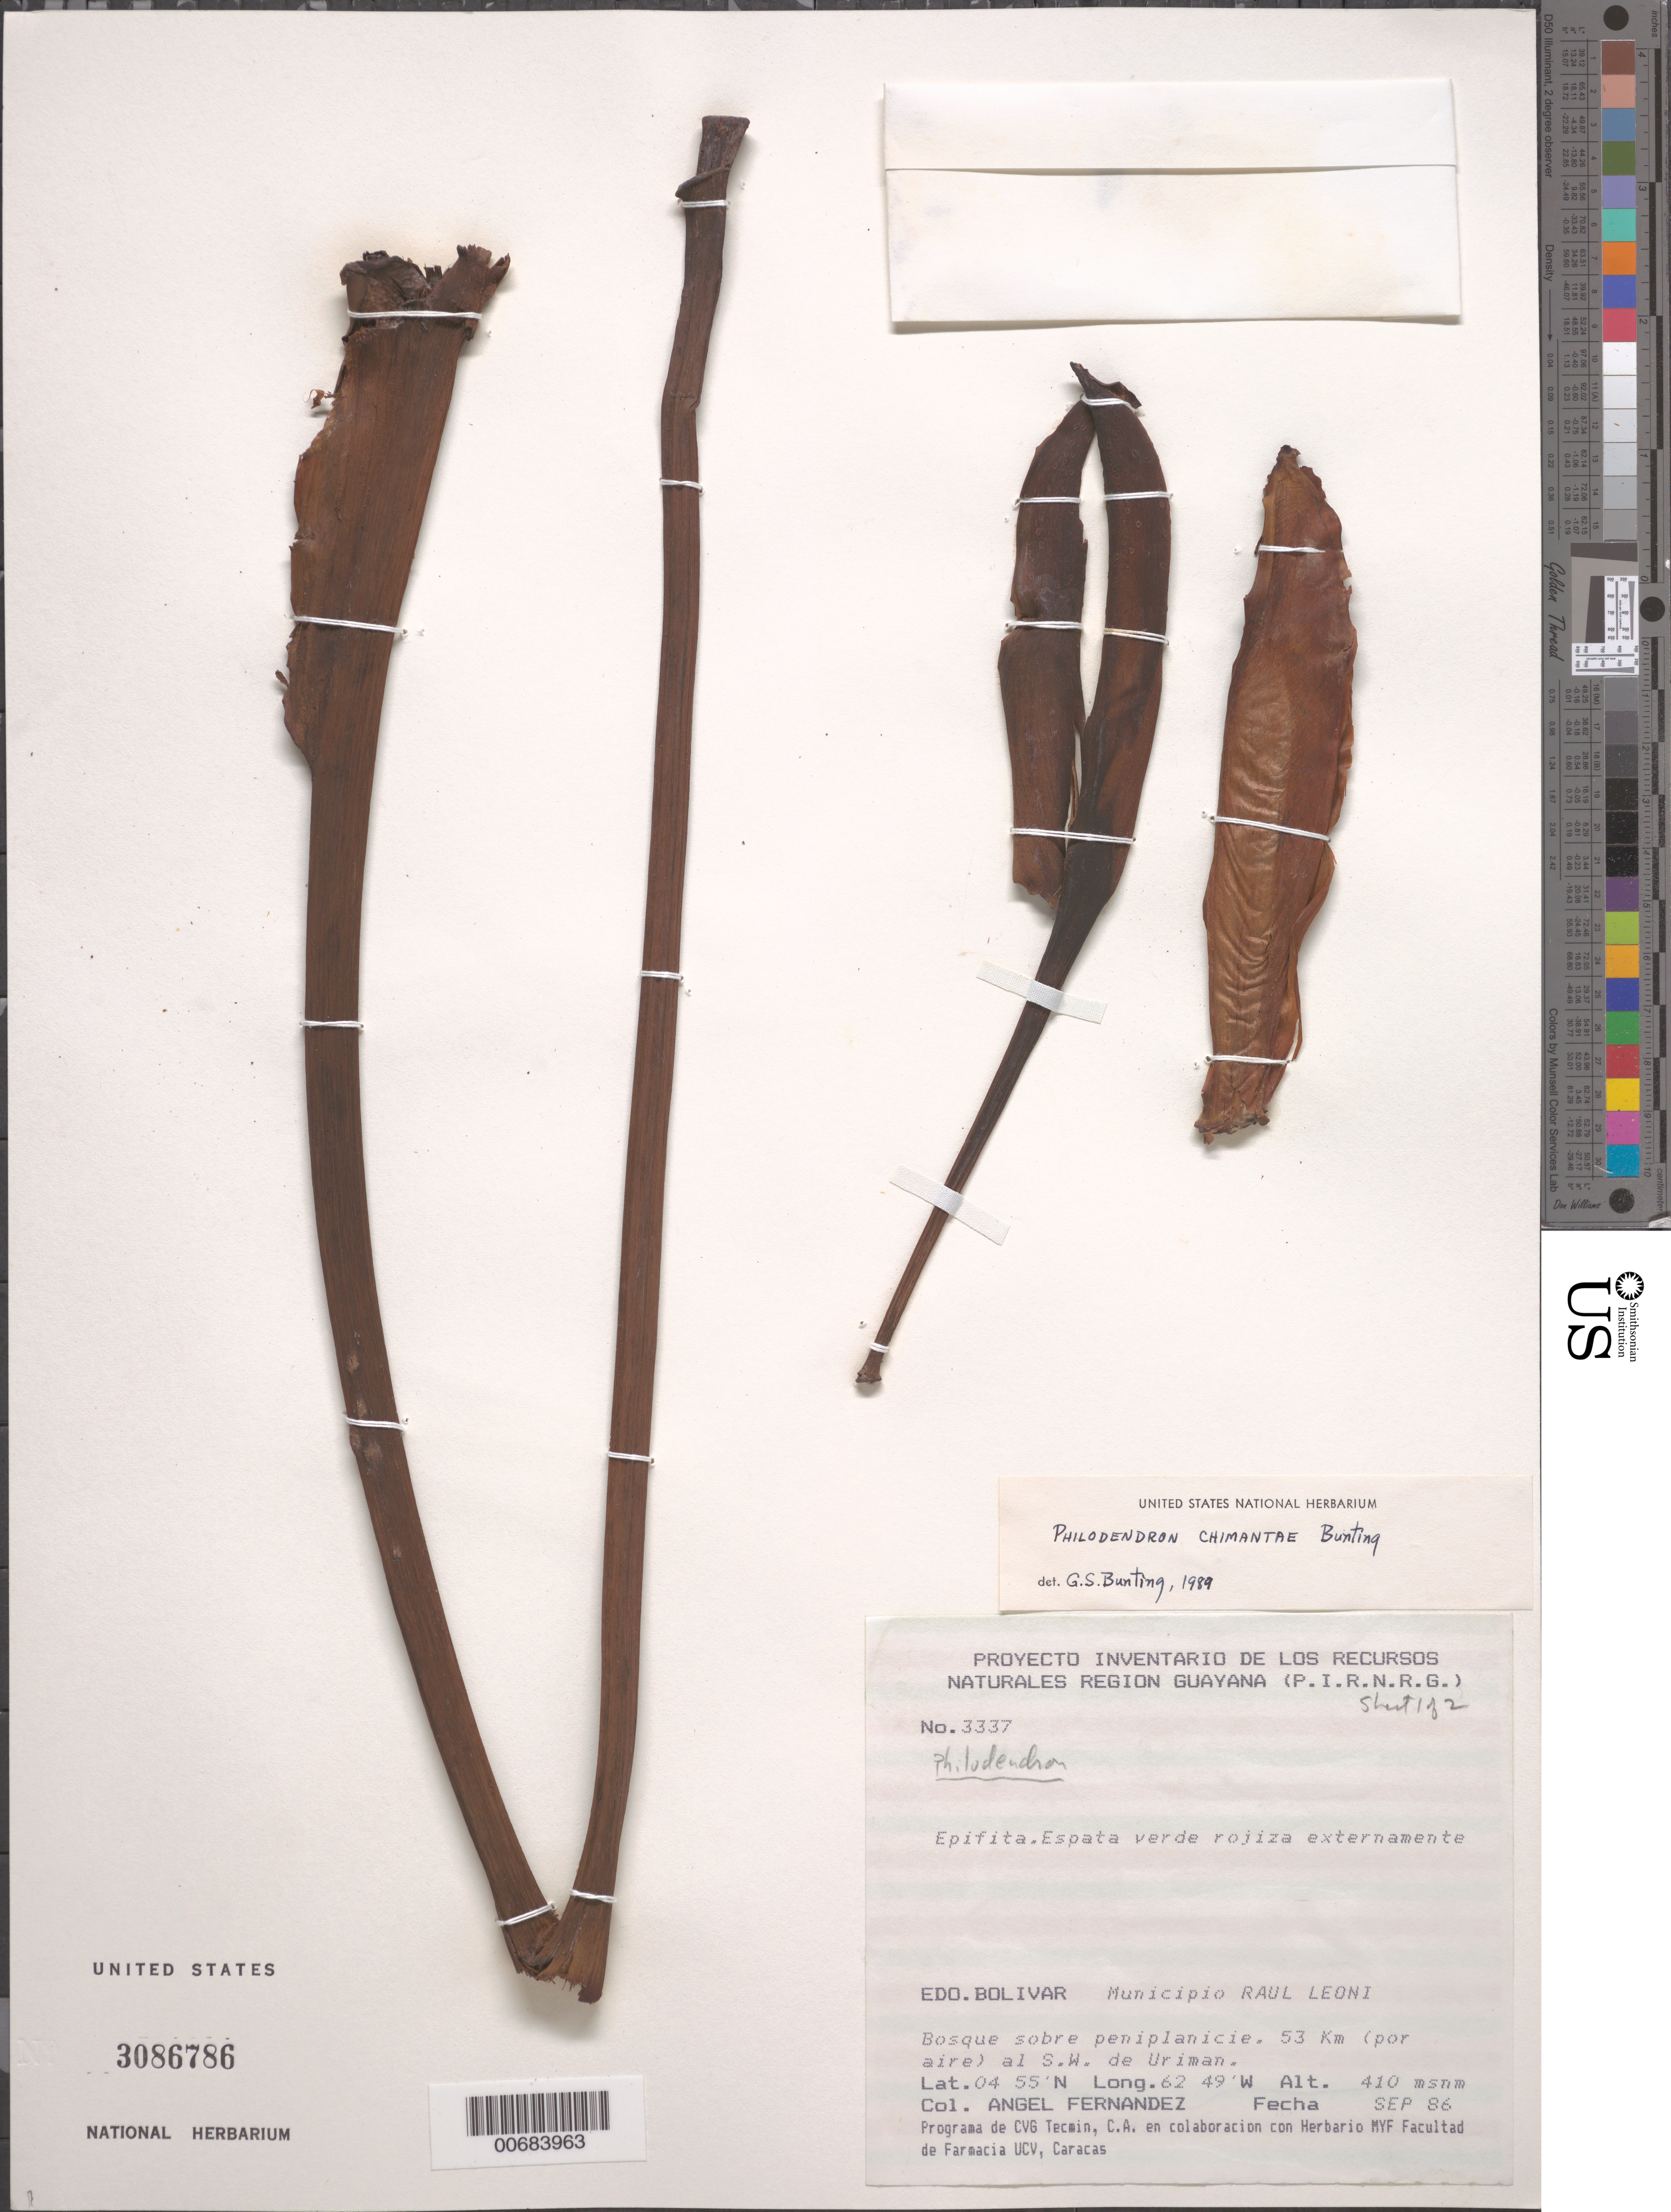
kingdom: Plantae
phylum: Tracheophyta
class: Liliopsida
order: Alismatales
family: Araceae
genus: Philodendron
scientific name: Philodendron chimantae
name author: G.S. Bunting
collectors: Á. Fernández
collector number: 3337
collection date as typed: Transcribed d/m/y: /9/86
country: Venezuela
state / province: Bolívar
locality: Edo. Bolivar. Municipio Raul Leoni. Bosque sobre peniplanicie. 53 Km (por aire) al S.W. de Uriman.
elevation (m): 410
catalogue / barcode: US 3086786